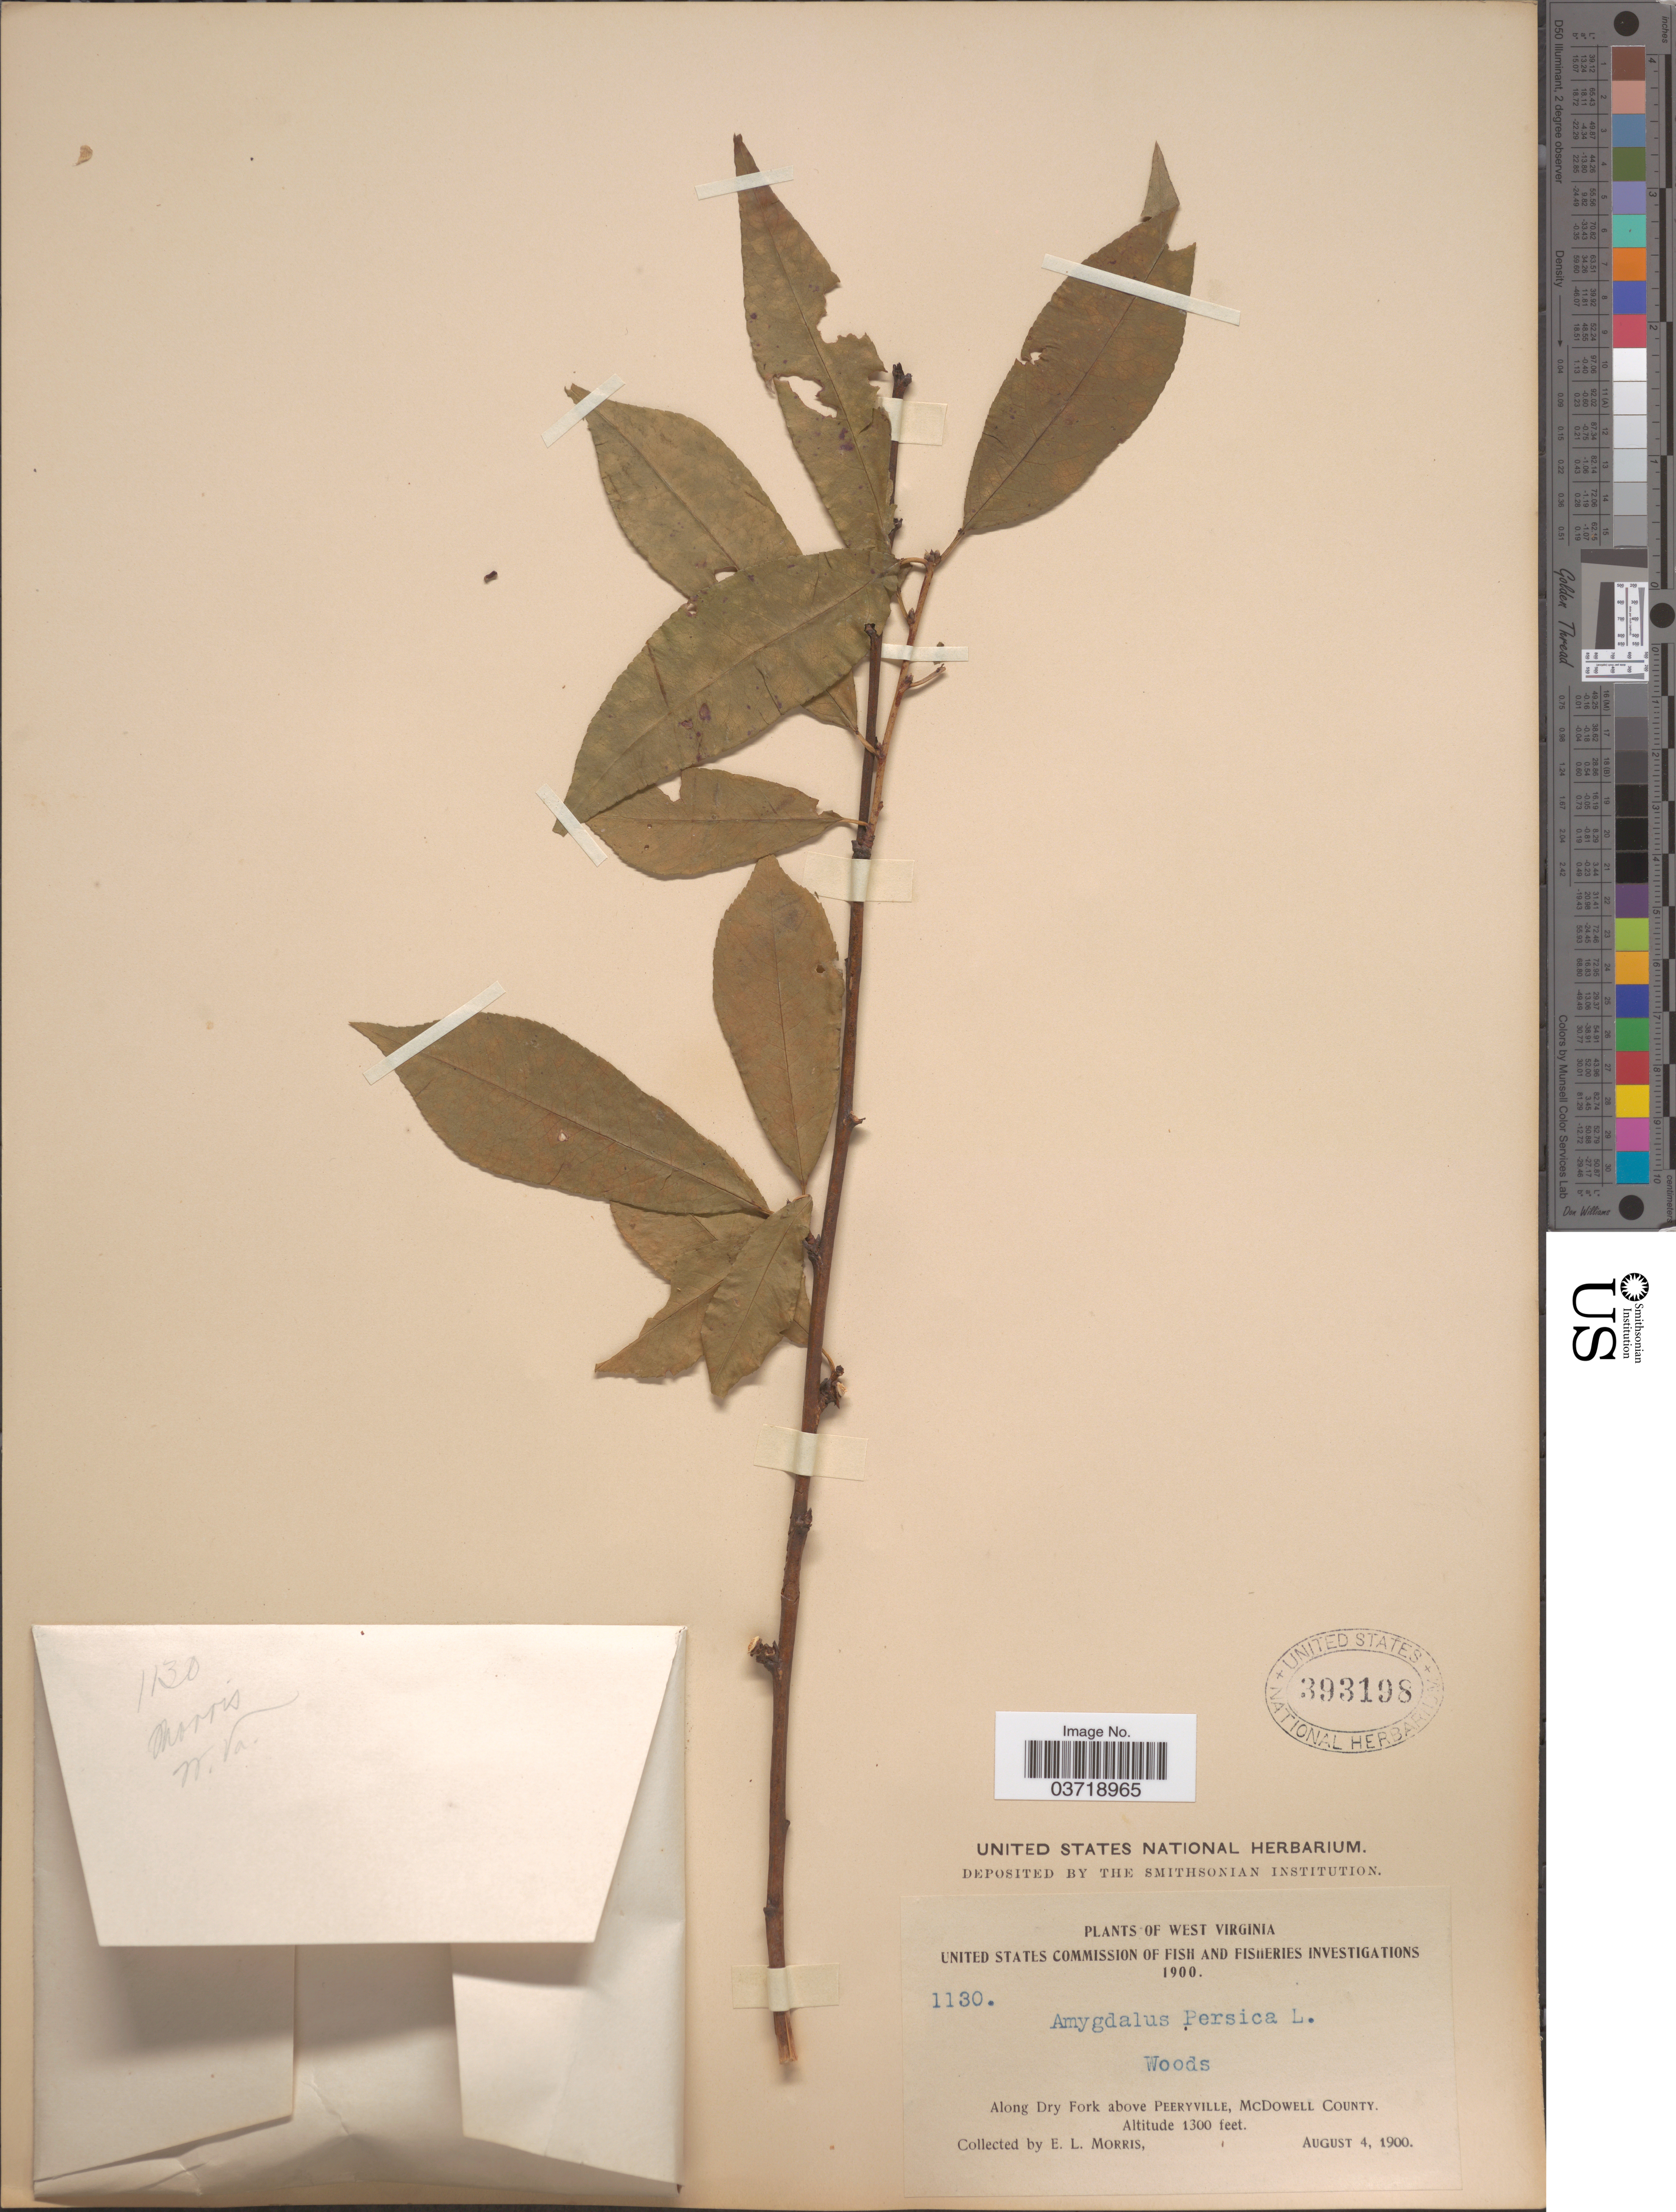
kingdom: Plantae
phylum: Tracheophyta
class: Magnoliopsida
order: Rosales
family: Rosaceae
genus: Prunus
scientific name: Prunus persica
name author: (L.) Batsch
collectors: E. Morris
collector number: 1130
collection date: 1900-08-04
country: United States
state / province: West Virginia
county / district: McDowell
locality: Along Dry Fork above Peeryville, McDowell County.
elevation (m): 396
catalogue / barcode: US 393198